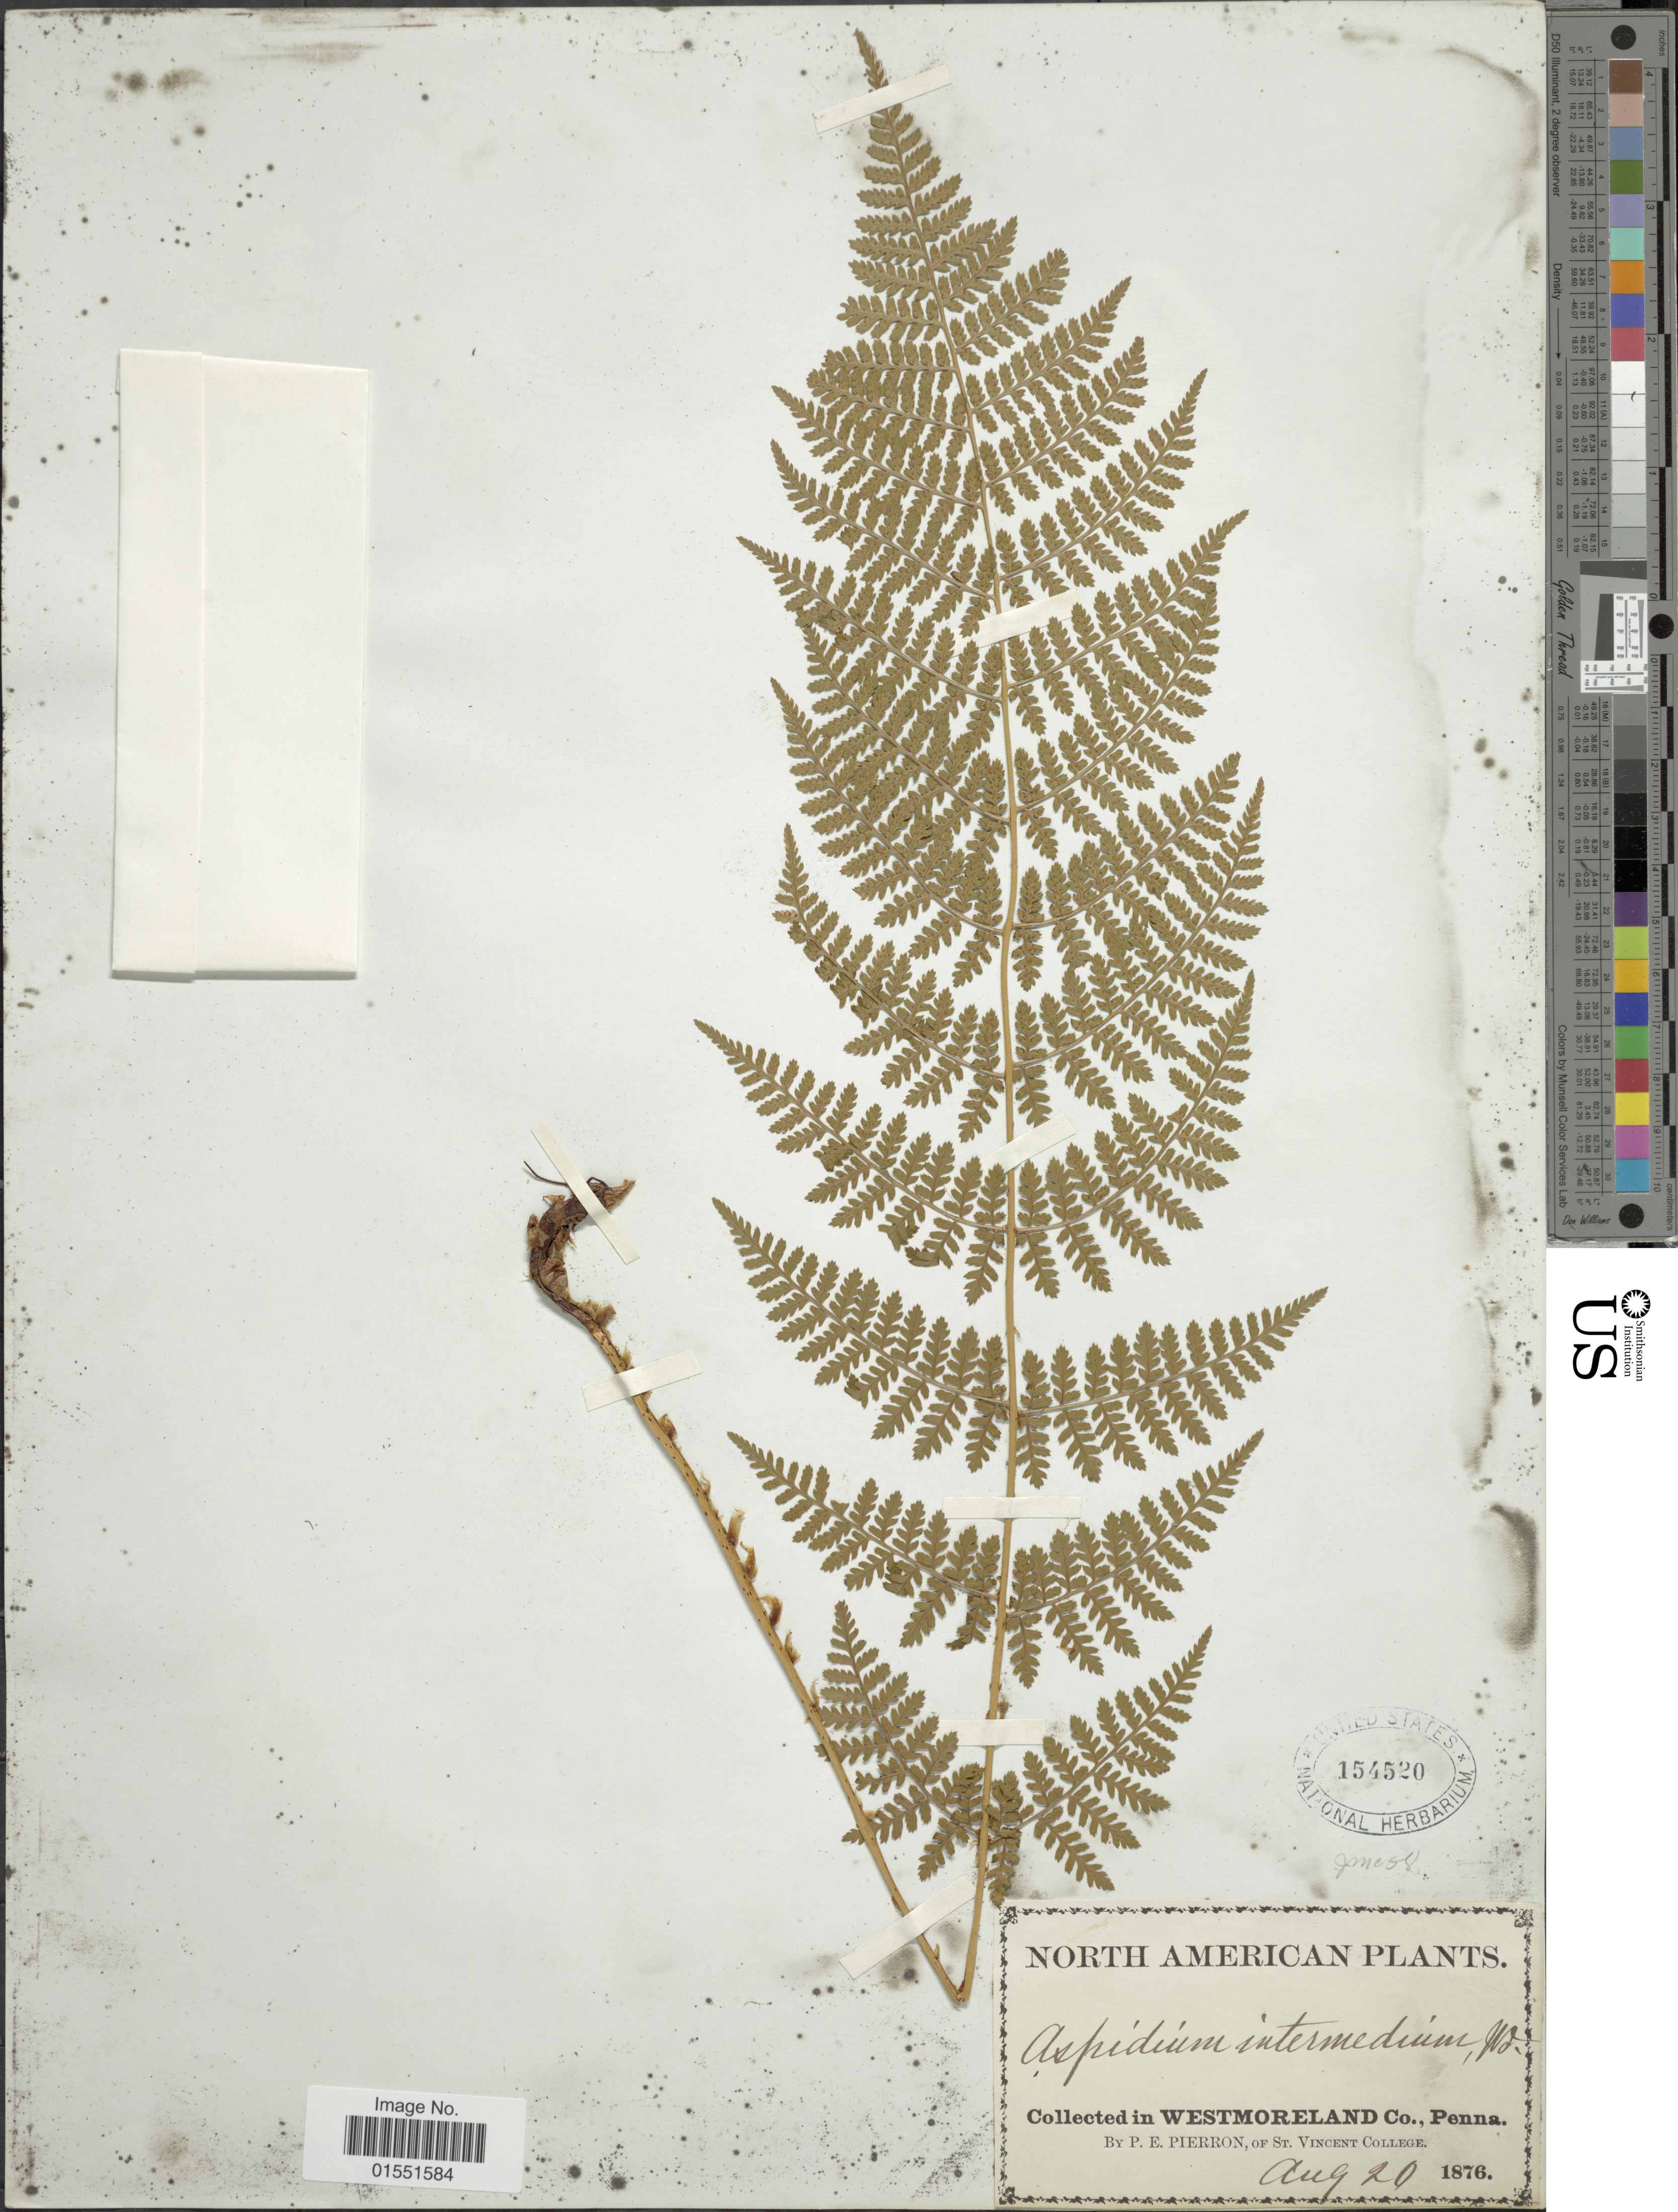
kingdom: Plantae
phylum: Tracheophyta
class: Polypodiopsida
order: Polypodiales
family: Dryopteridaceae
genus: Dryopteris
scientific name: Dryopteris intermedia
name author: (Muhl.) A. Gray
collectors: P. Pierron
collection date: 1876-08-20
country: United States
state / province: Pennsylvania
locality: Westmoreland Co., Penna.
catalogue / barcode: US 154520